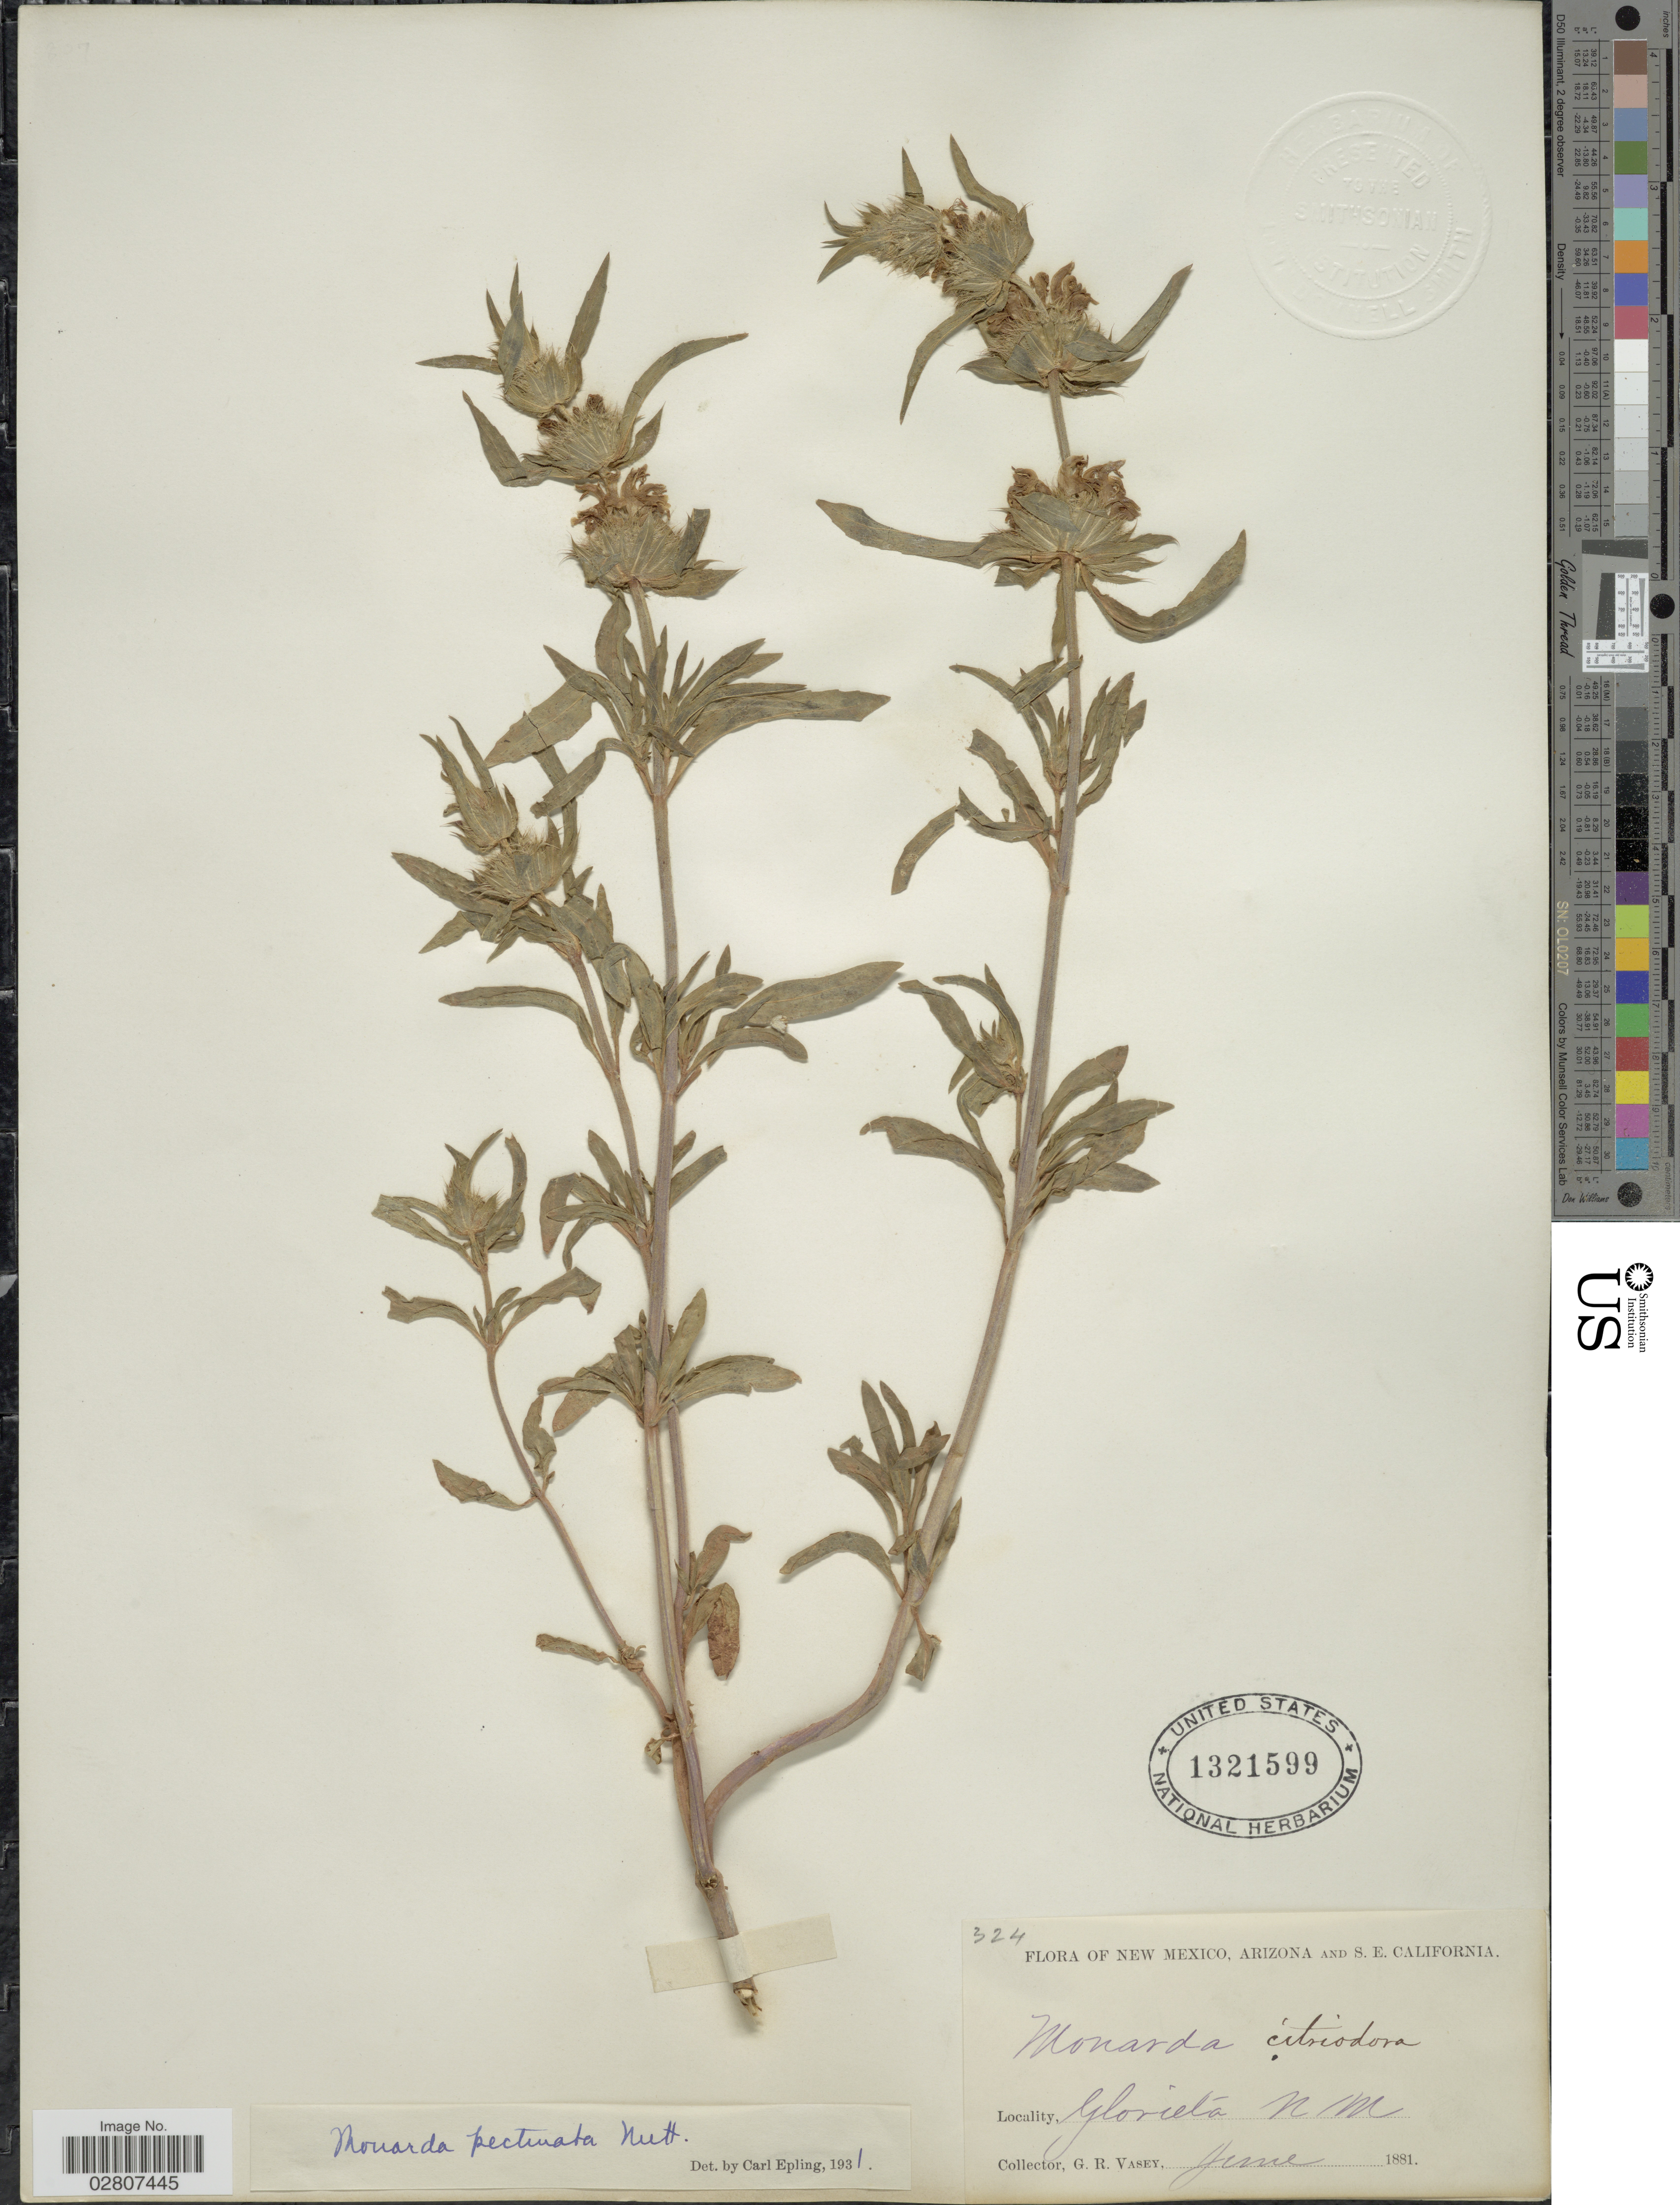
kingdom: Plantae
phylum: Tracheophyta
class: Magnoliopsida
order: Lamiales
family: Lamiaceae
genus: Monarda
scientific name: Monarda pectinata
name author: Nutt.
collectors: G. R. Vasey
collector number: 324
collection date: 1881-06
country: United States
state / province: New Mexico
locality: Glorieta N.M.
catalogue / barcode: US 1321599